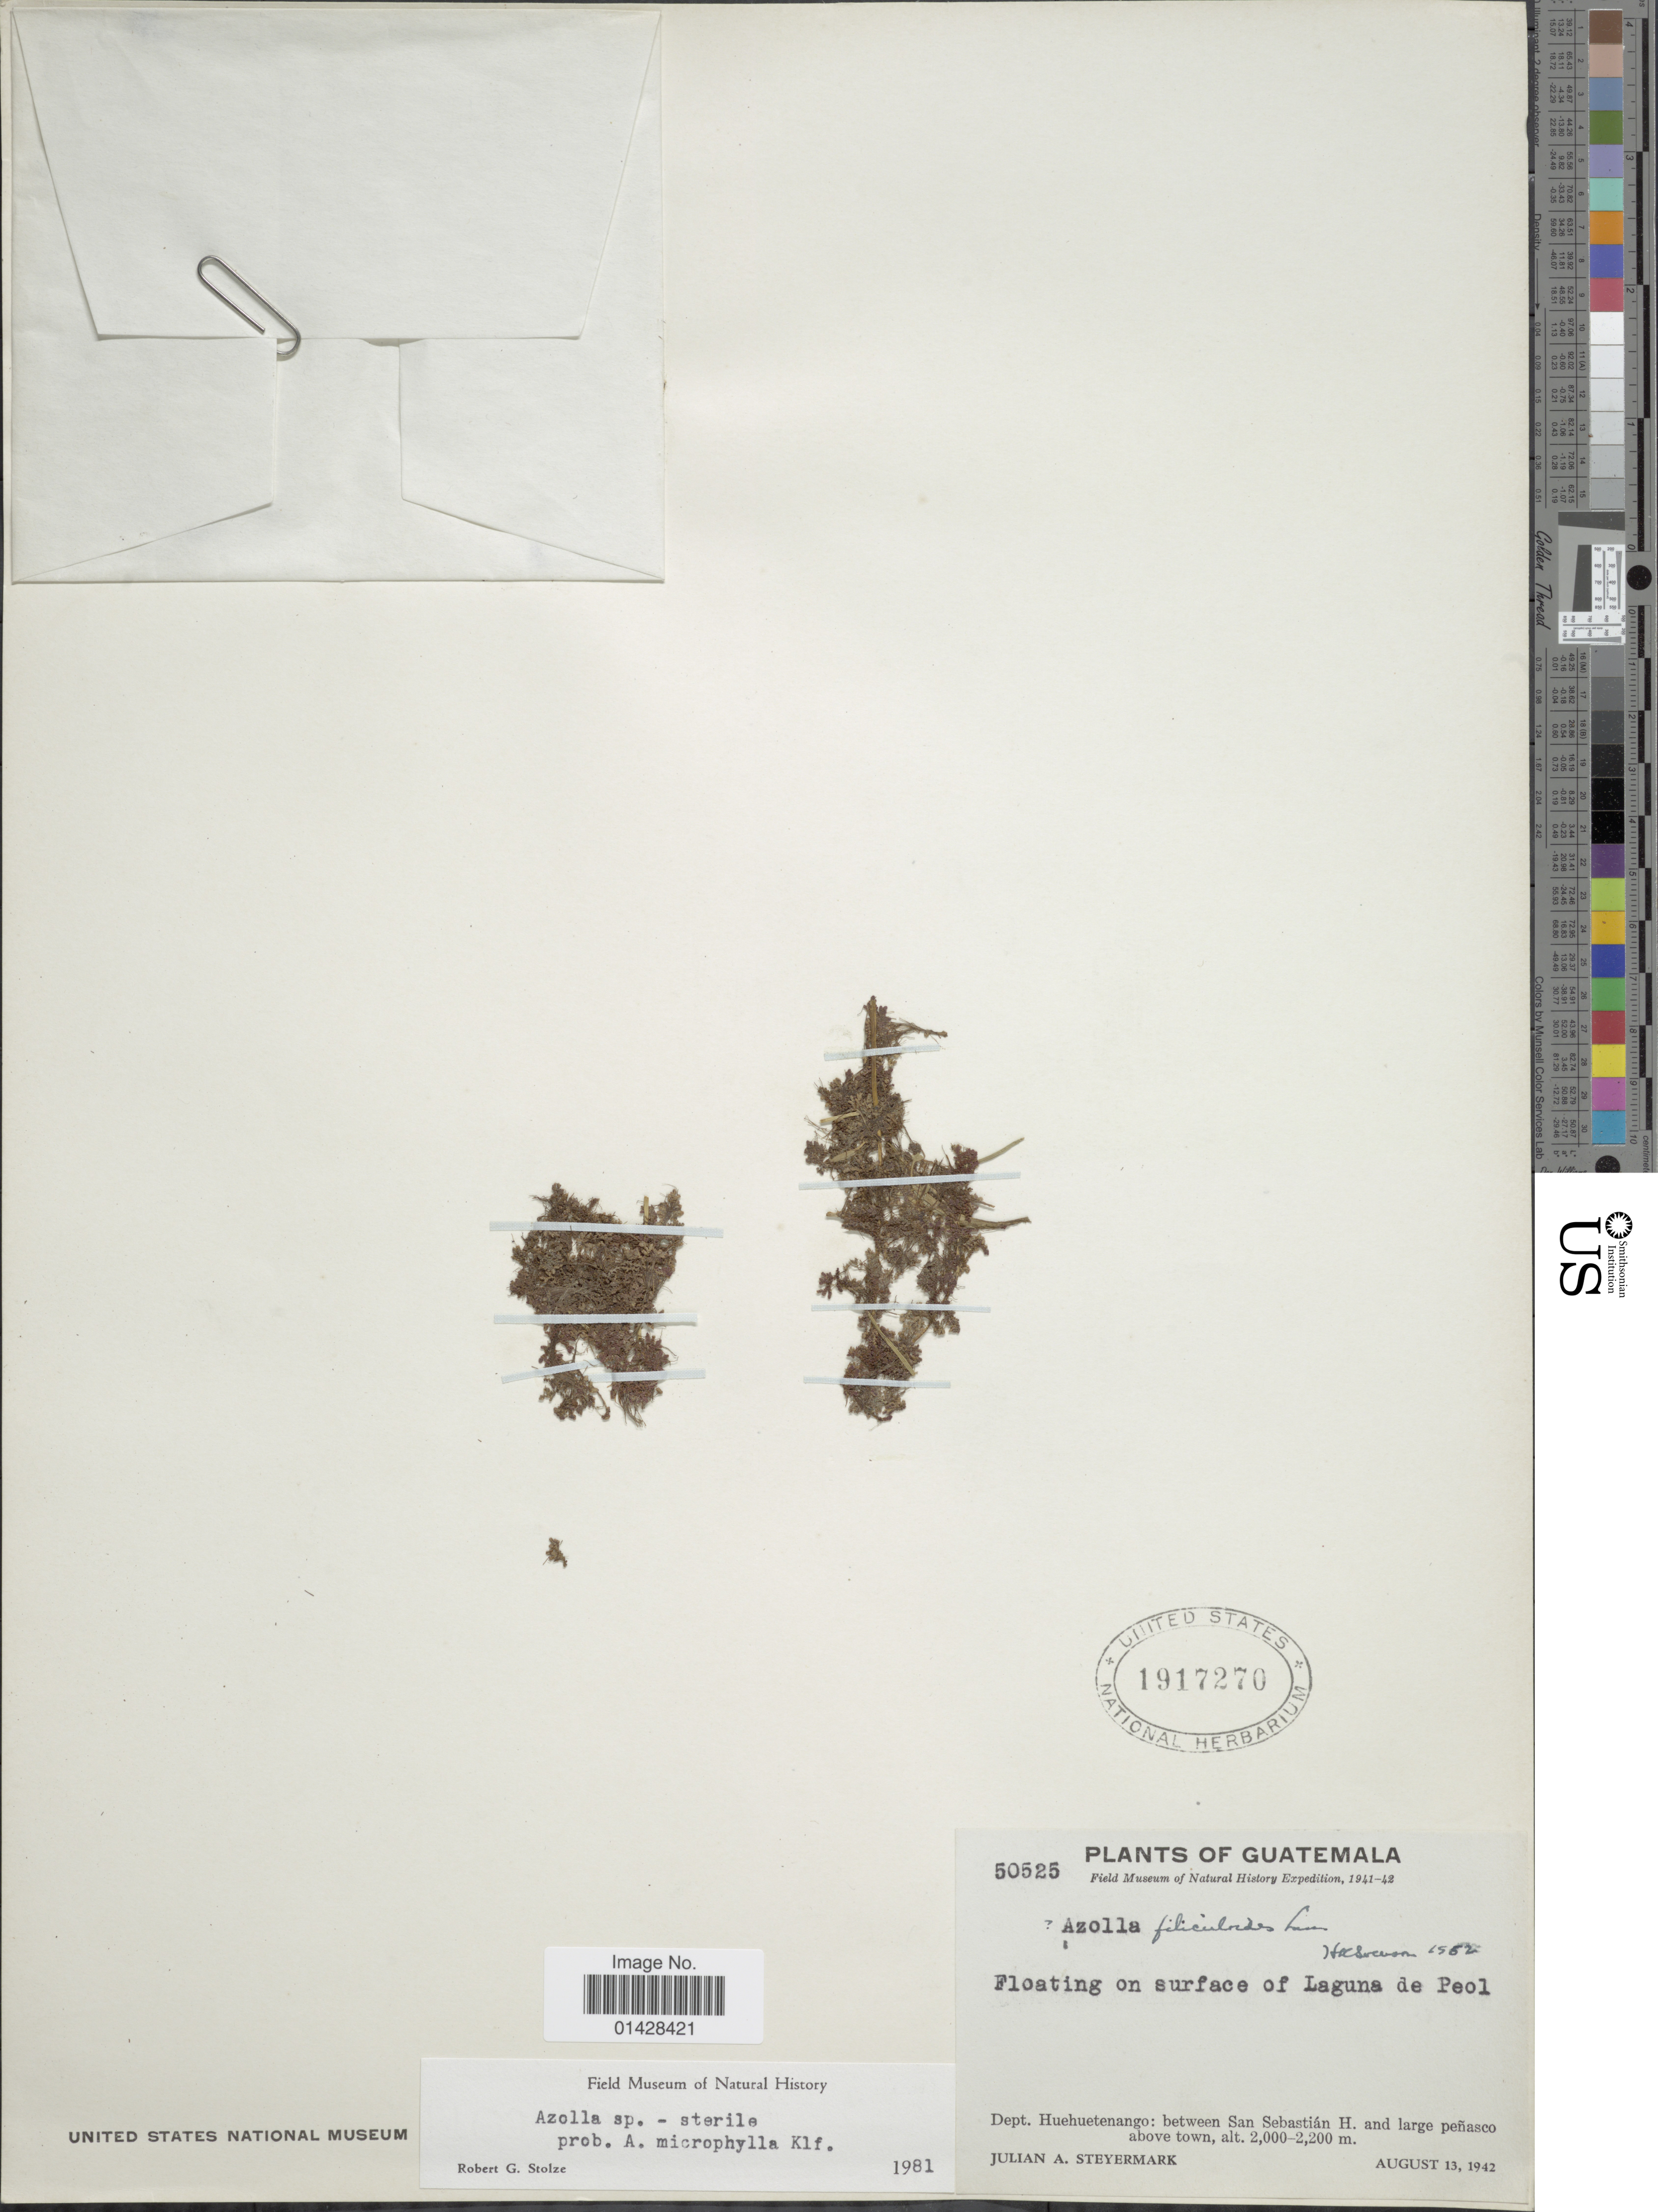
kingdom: Plantae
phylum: Tracheophyta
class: Polypodiopsida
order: Salviniales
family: Salviniaceae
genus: Azolla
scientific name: Azolla microphylla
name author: Kaulf.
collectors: J. Steyermark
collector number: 50525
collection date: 1942-08-13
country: Guatemala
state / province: Huehuetenango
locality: Floating on surface of Laguna de Peol, Dept. Huehuetenango: between San Sebastián H. and large peñasco above town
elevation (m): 2000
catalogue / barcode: US 1917270